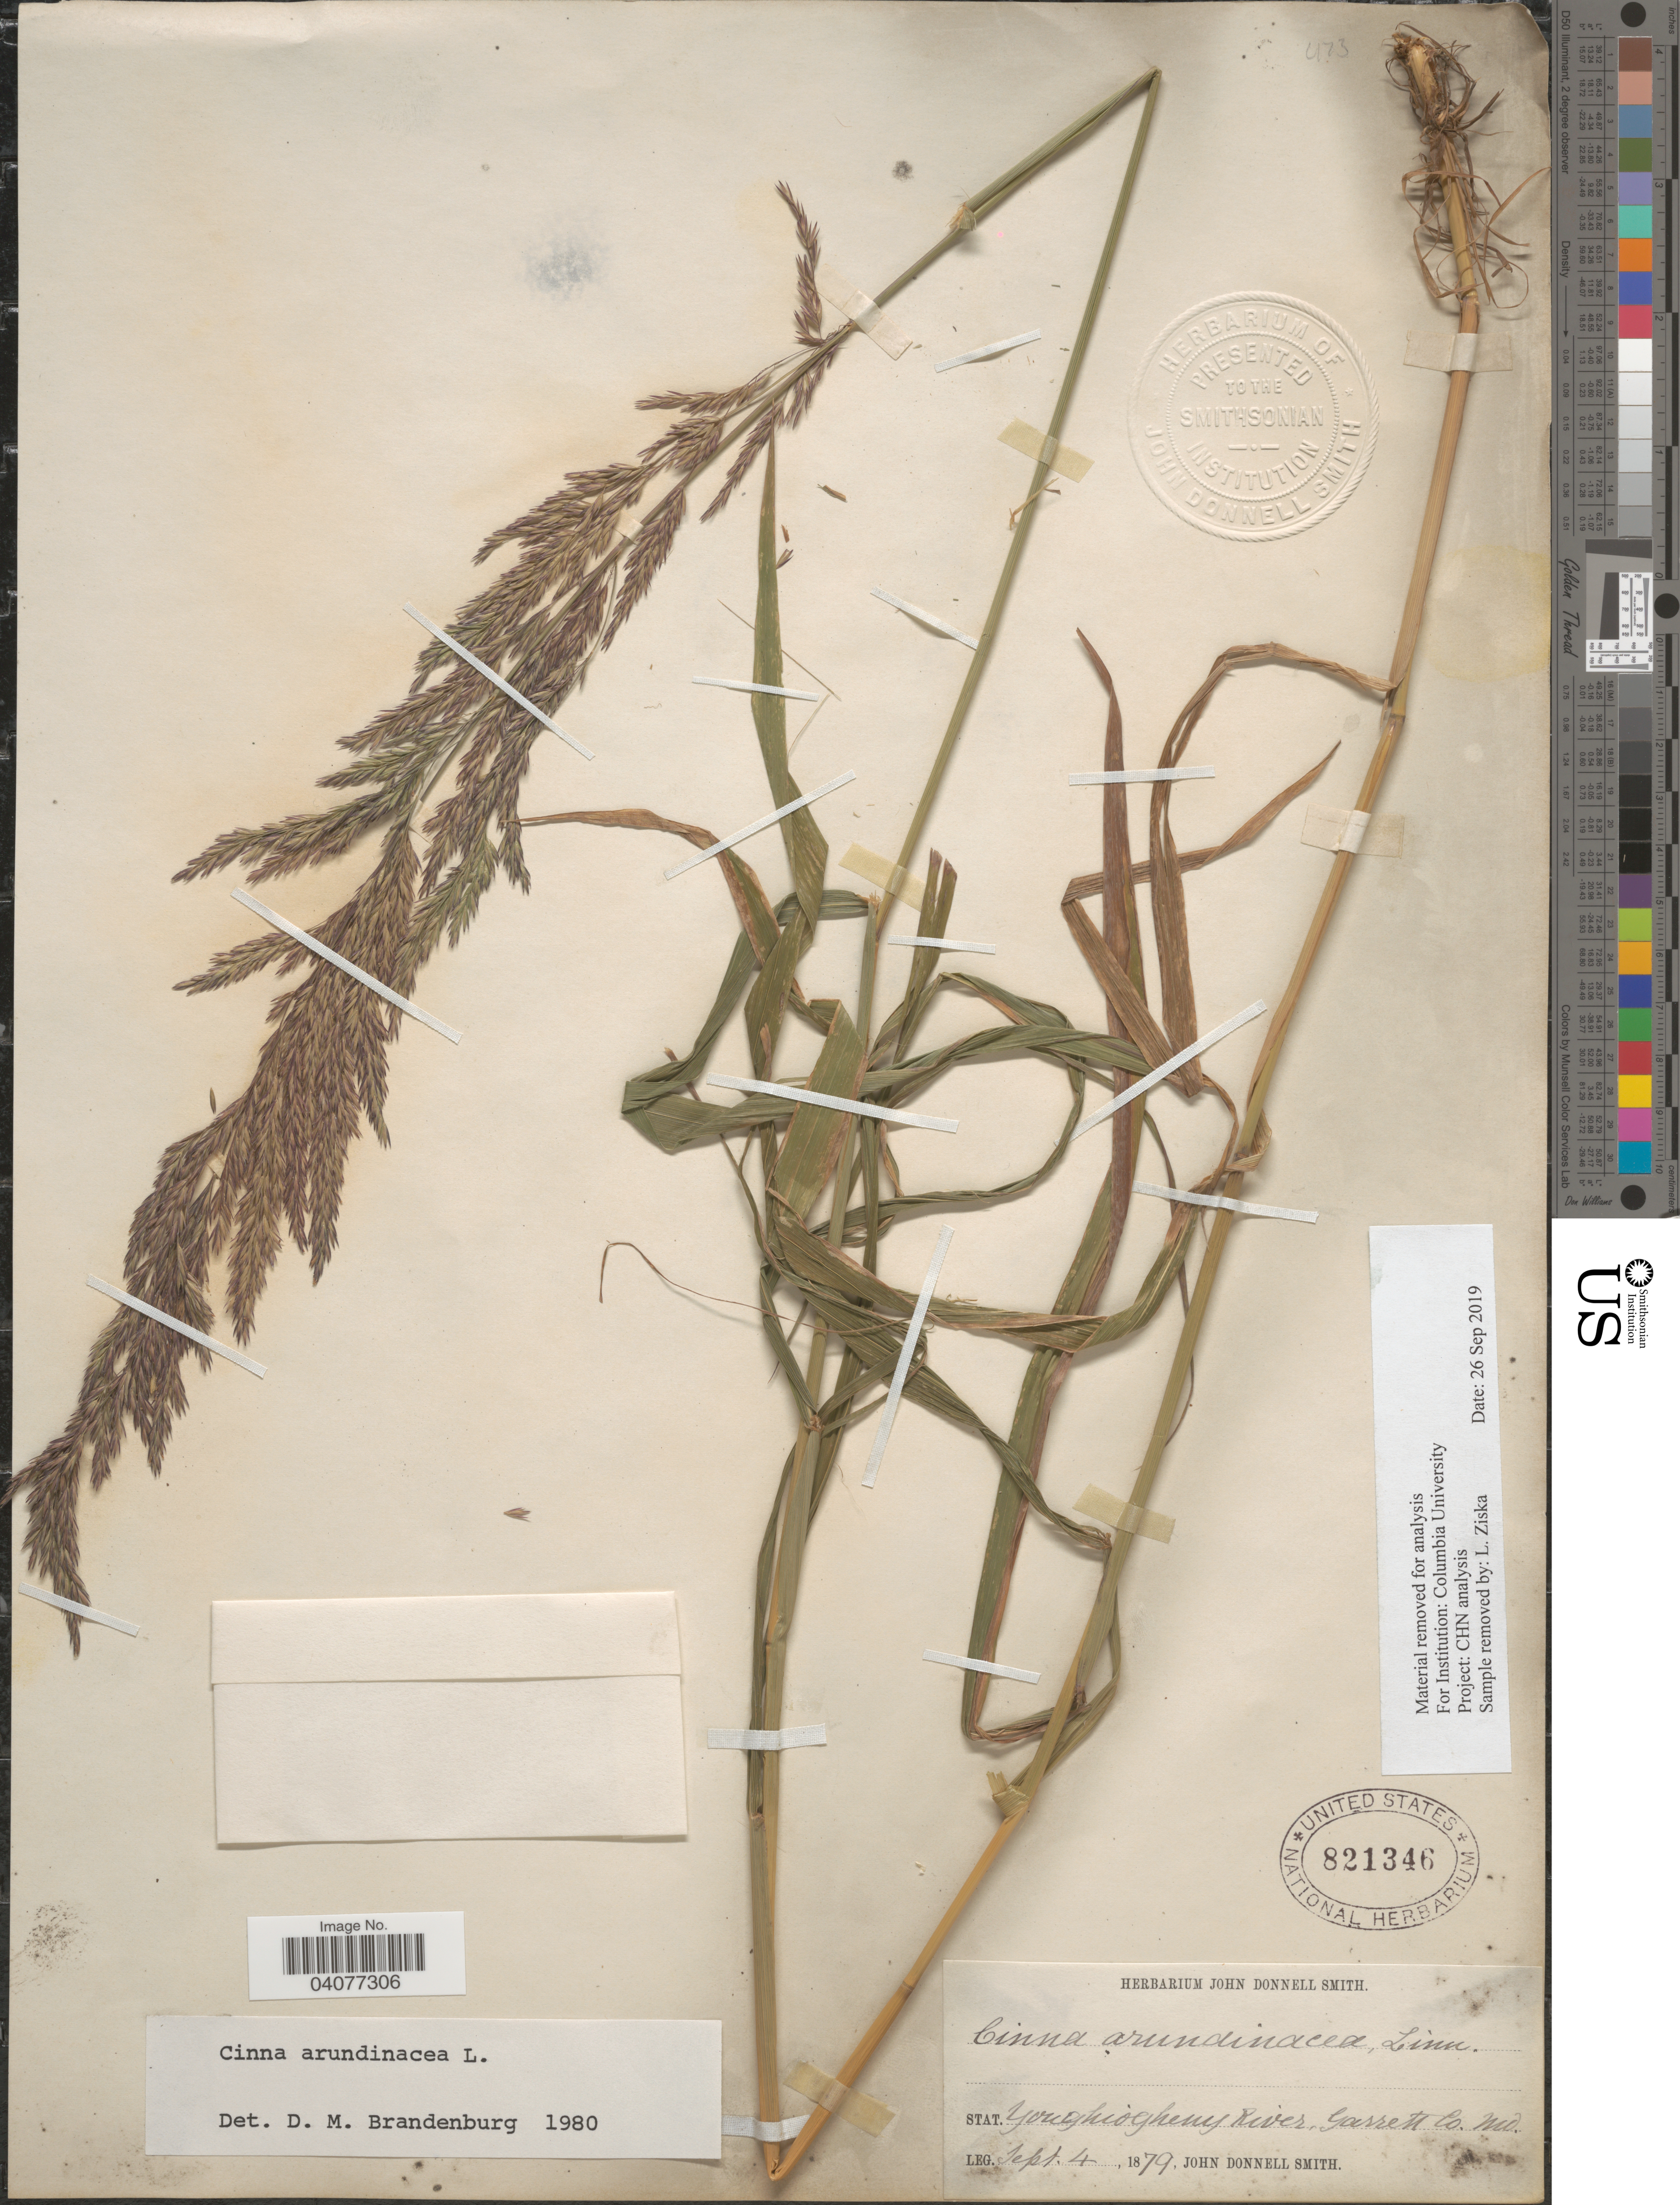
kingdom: Plantae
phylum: Tracheophyta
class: Liliopsida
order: Poales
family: Poaceae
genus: Cinna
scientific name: Cinna arundinacea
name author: L.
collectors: J. Donnell Smith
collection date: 1879-09-04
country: United States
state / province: Maryland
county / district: Garrett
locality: Youghiogheny River, Garrett Co.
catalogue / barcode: US 821346